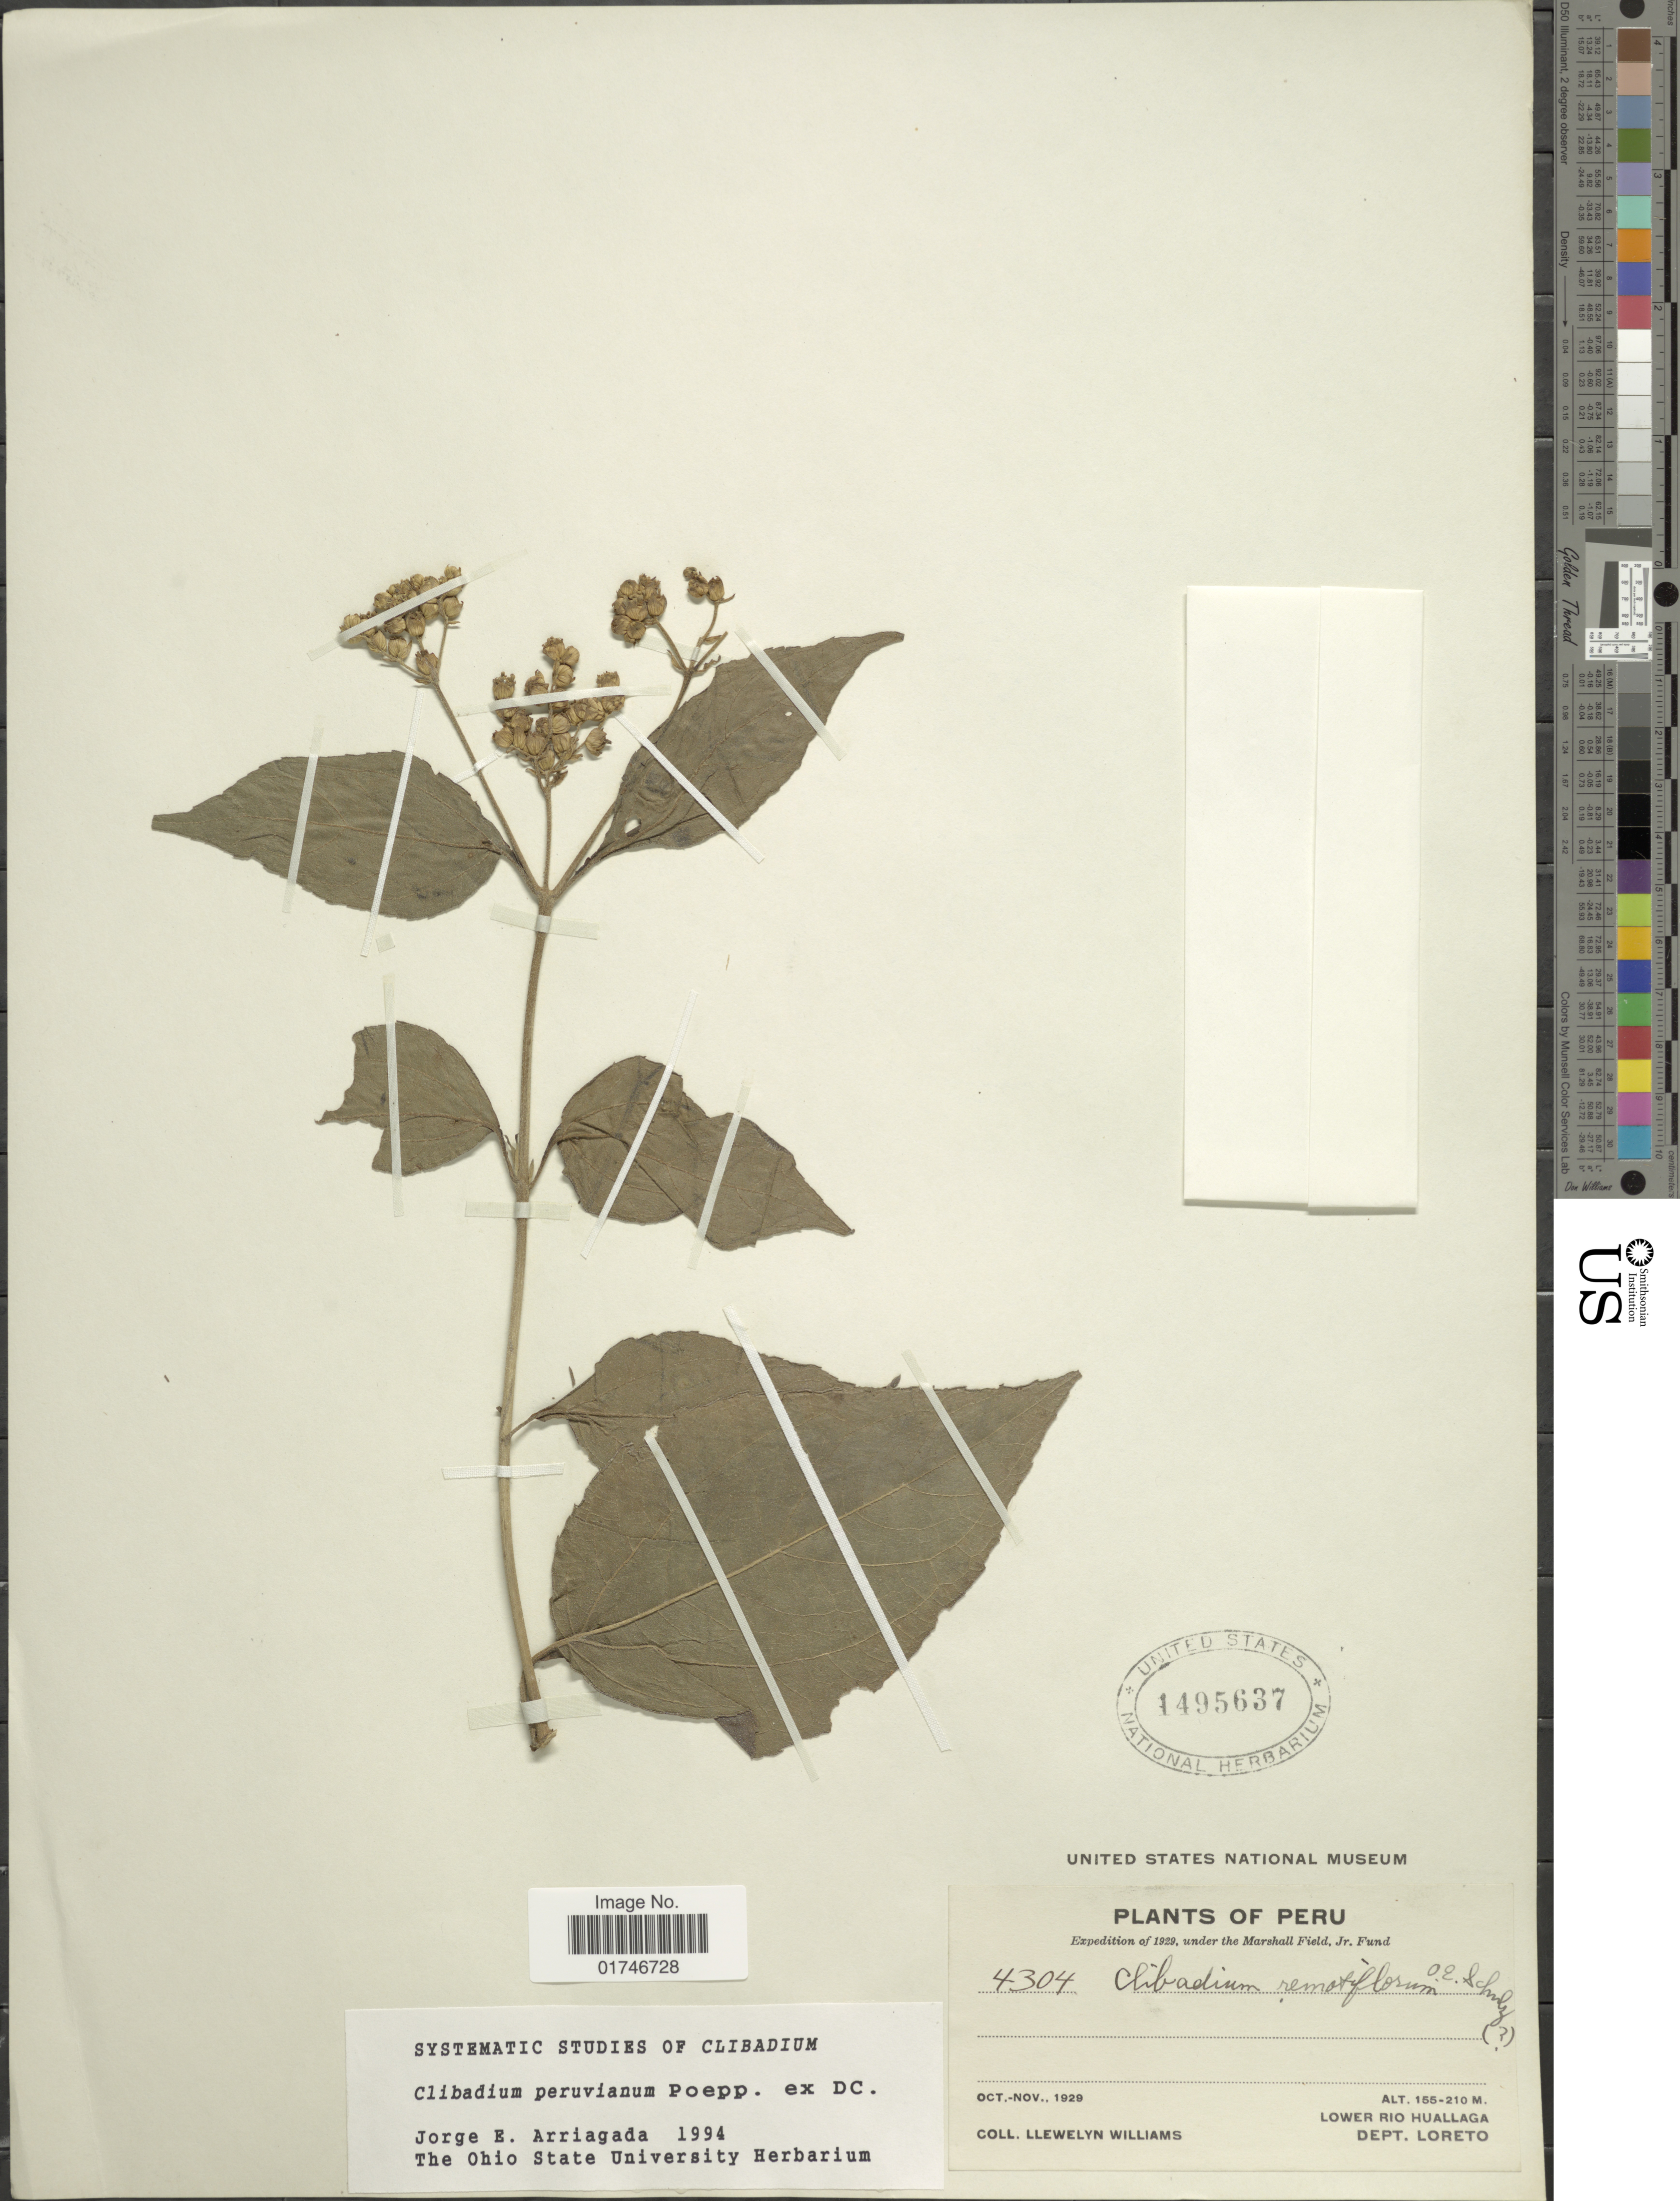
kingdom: Plantae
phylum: Tracheophyta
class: Magnoliopsida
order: Asterales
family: Asteraceae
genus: Clibadium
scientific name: Clibadium peruvianum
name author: Poepp.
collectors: Ll. Williams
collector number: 4304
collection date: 1929-10/1929-11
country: Peru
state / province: Loreto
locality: Lower Rio Huallaga. Dept. Loreto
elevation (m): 155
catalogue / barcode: US 1495637